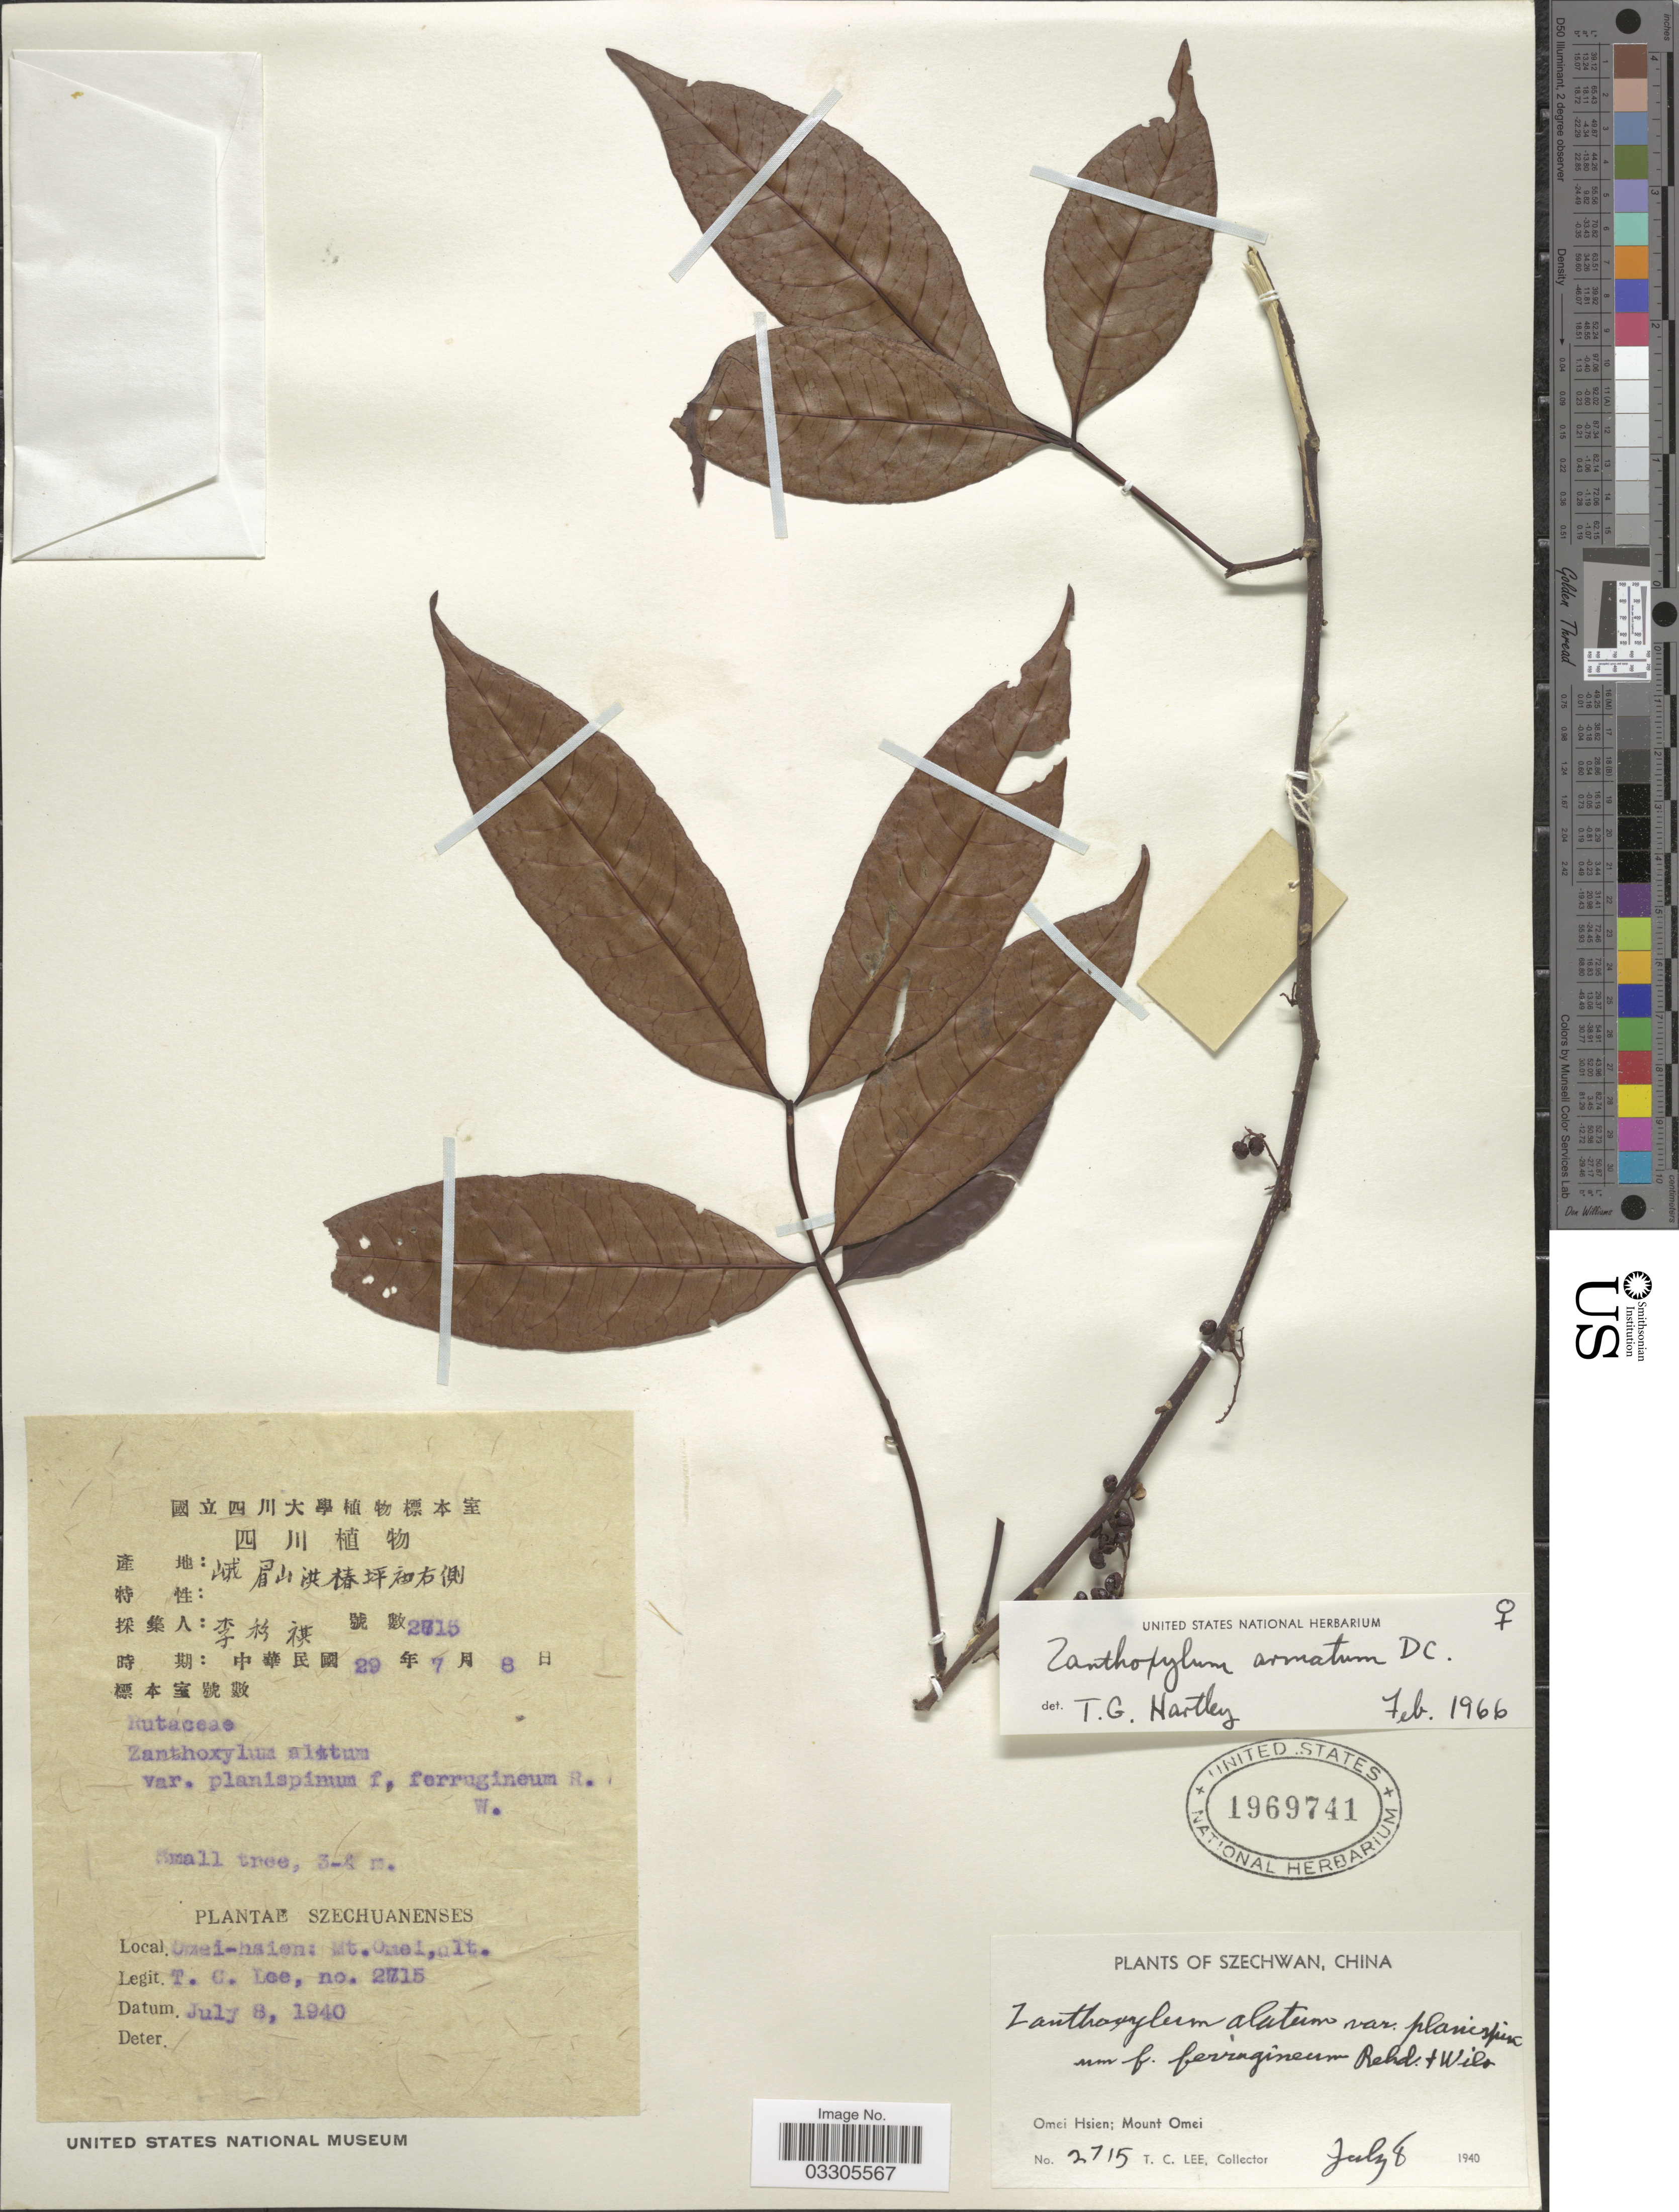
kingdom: Plantae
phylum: Tracheophyta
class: Magnoliopsida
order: Sapindales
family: Rutaceae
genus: Zanthoxylum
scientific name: Zanthoxylum armatum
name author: DC.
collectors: T. Lee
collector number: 2715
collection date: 1940-07-08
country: China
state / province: Sichuan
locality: Szechwan, Omei Hsien; Mount Omei.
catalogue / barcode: US 1969741